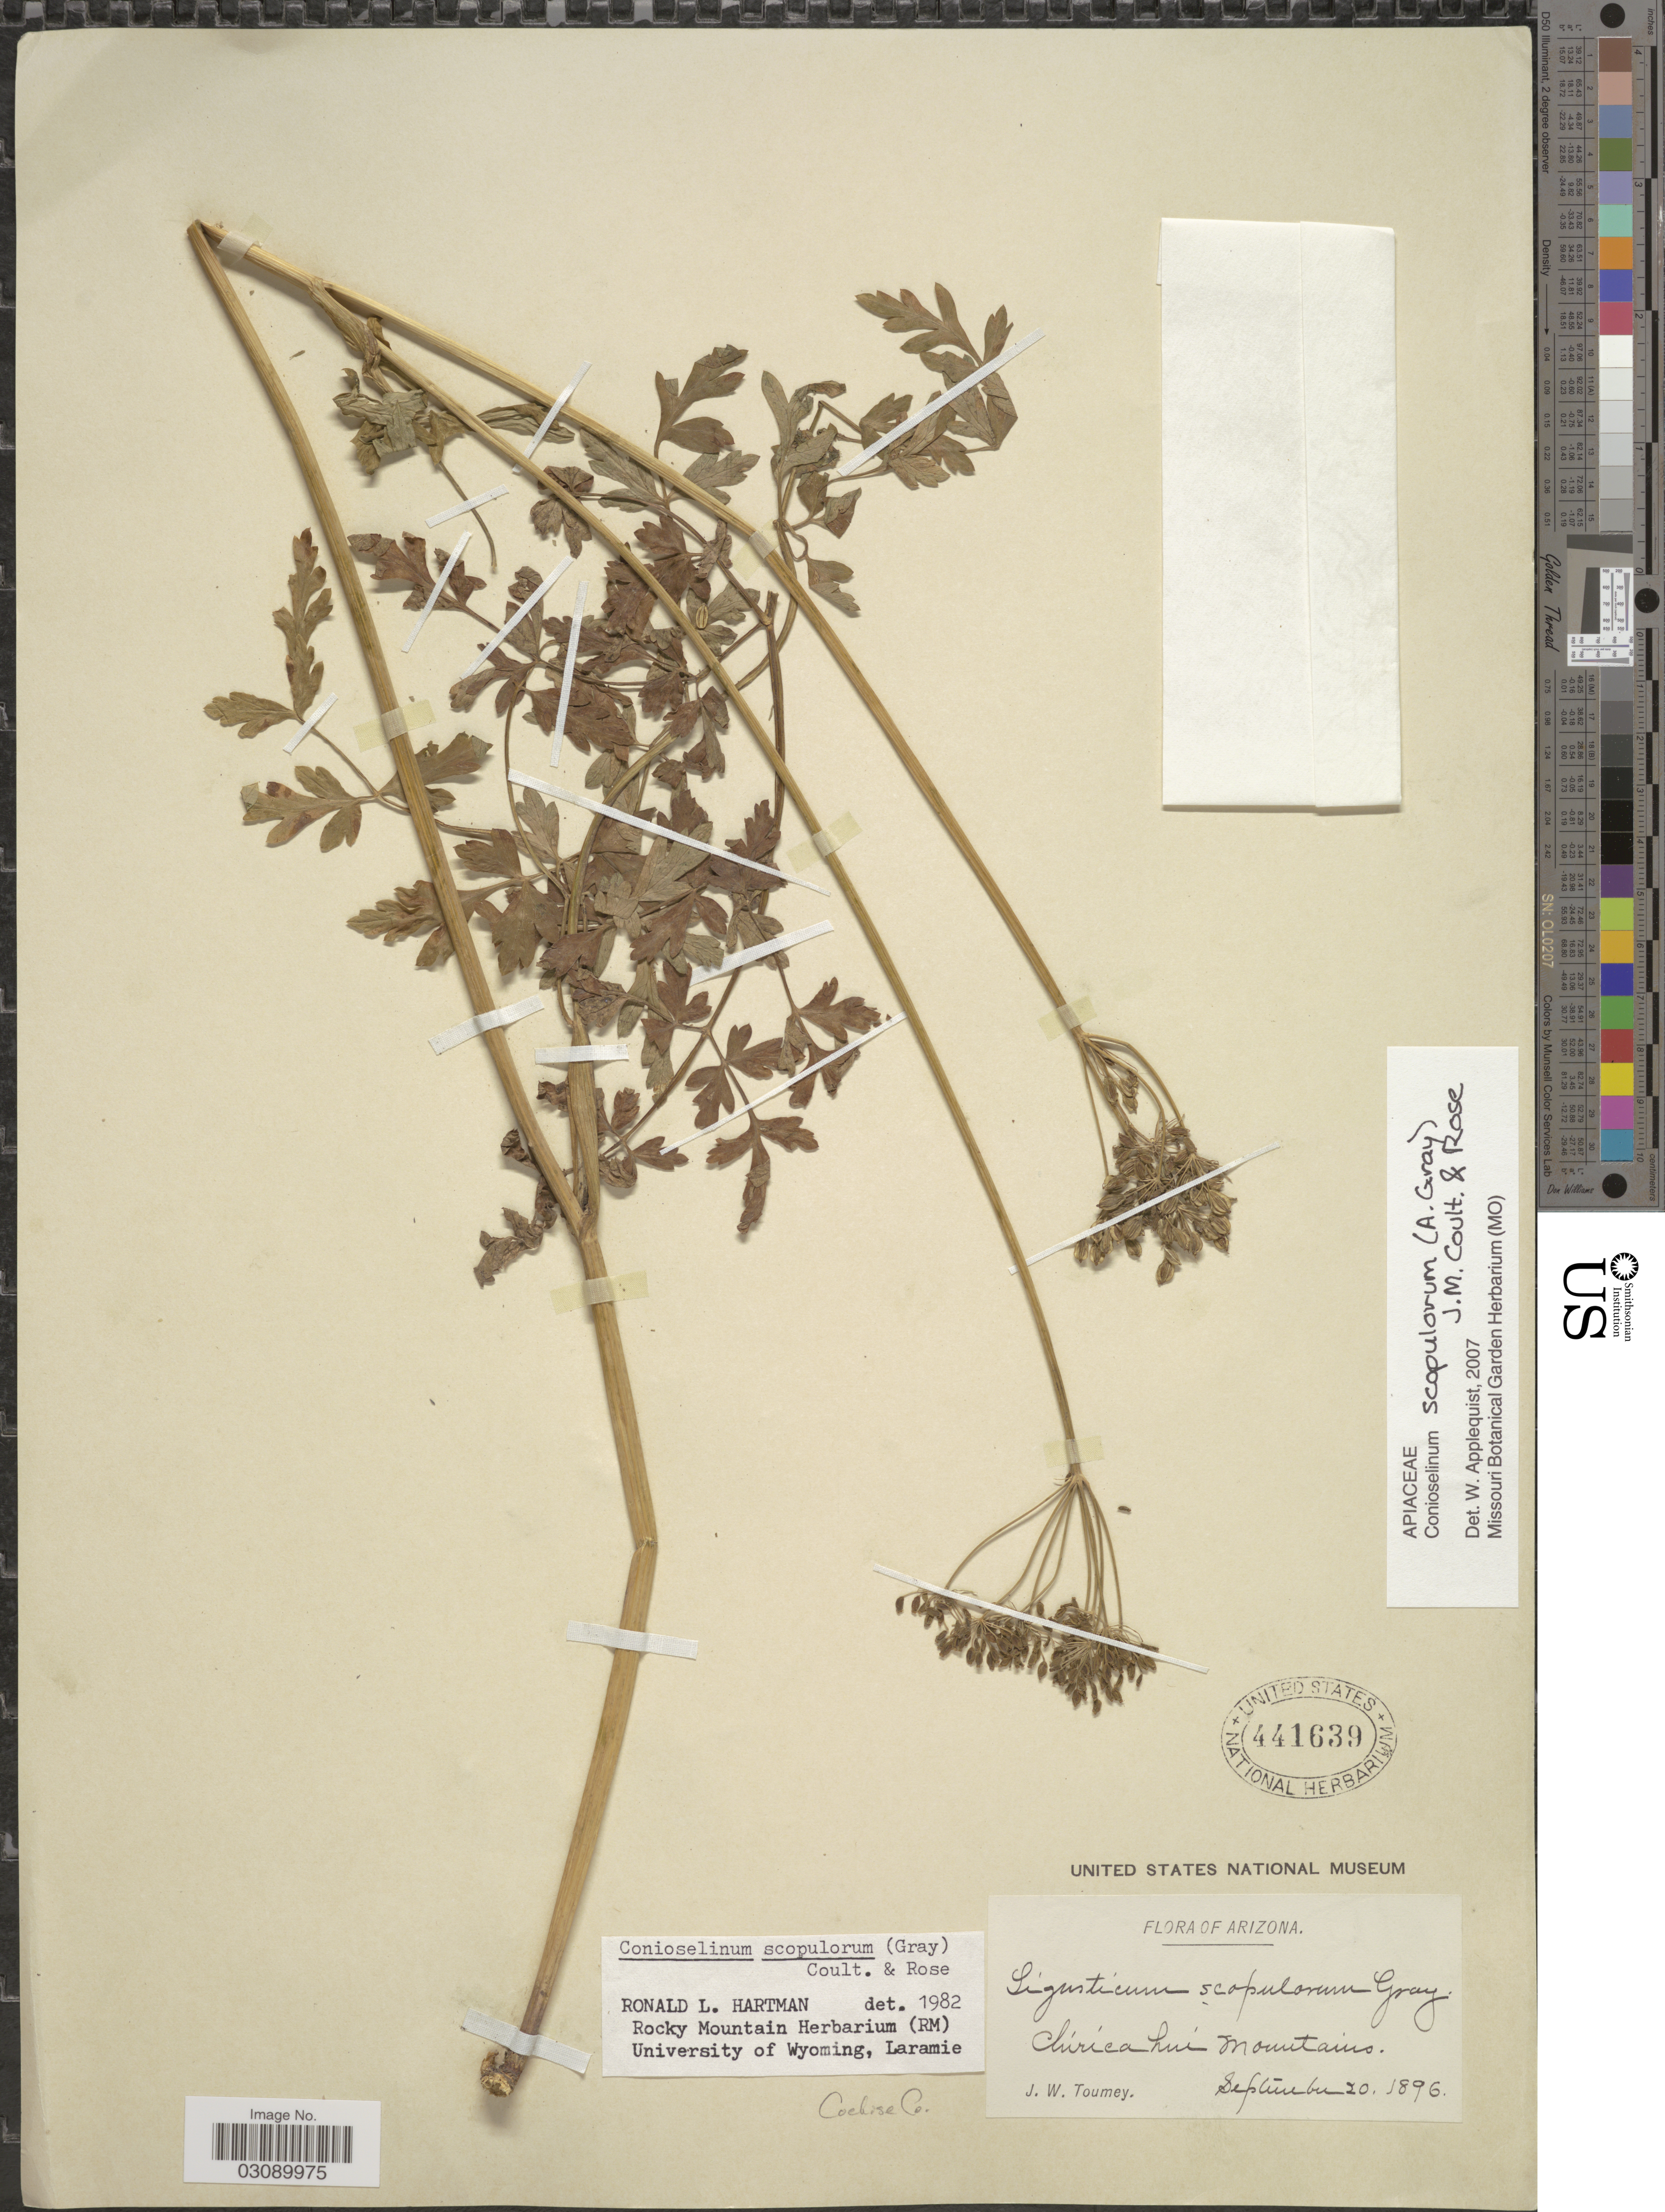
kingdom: Plantae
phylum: Tracheophyta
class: Magnoliopsida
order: Apiales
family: Apiaceae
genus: Conioselinum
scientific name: Conioselinum scopulorum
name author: (A. Gray) J.M. Coult. & Rose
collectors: J. W. Toumey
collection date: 1896-09-20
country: United States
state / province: Arizona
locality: Chiricahui Mountains. Cochise Co.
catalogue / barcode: US 441639